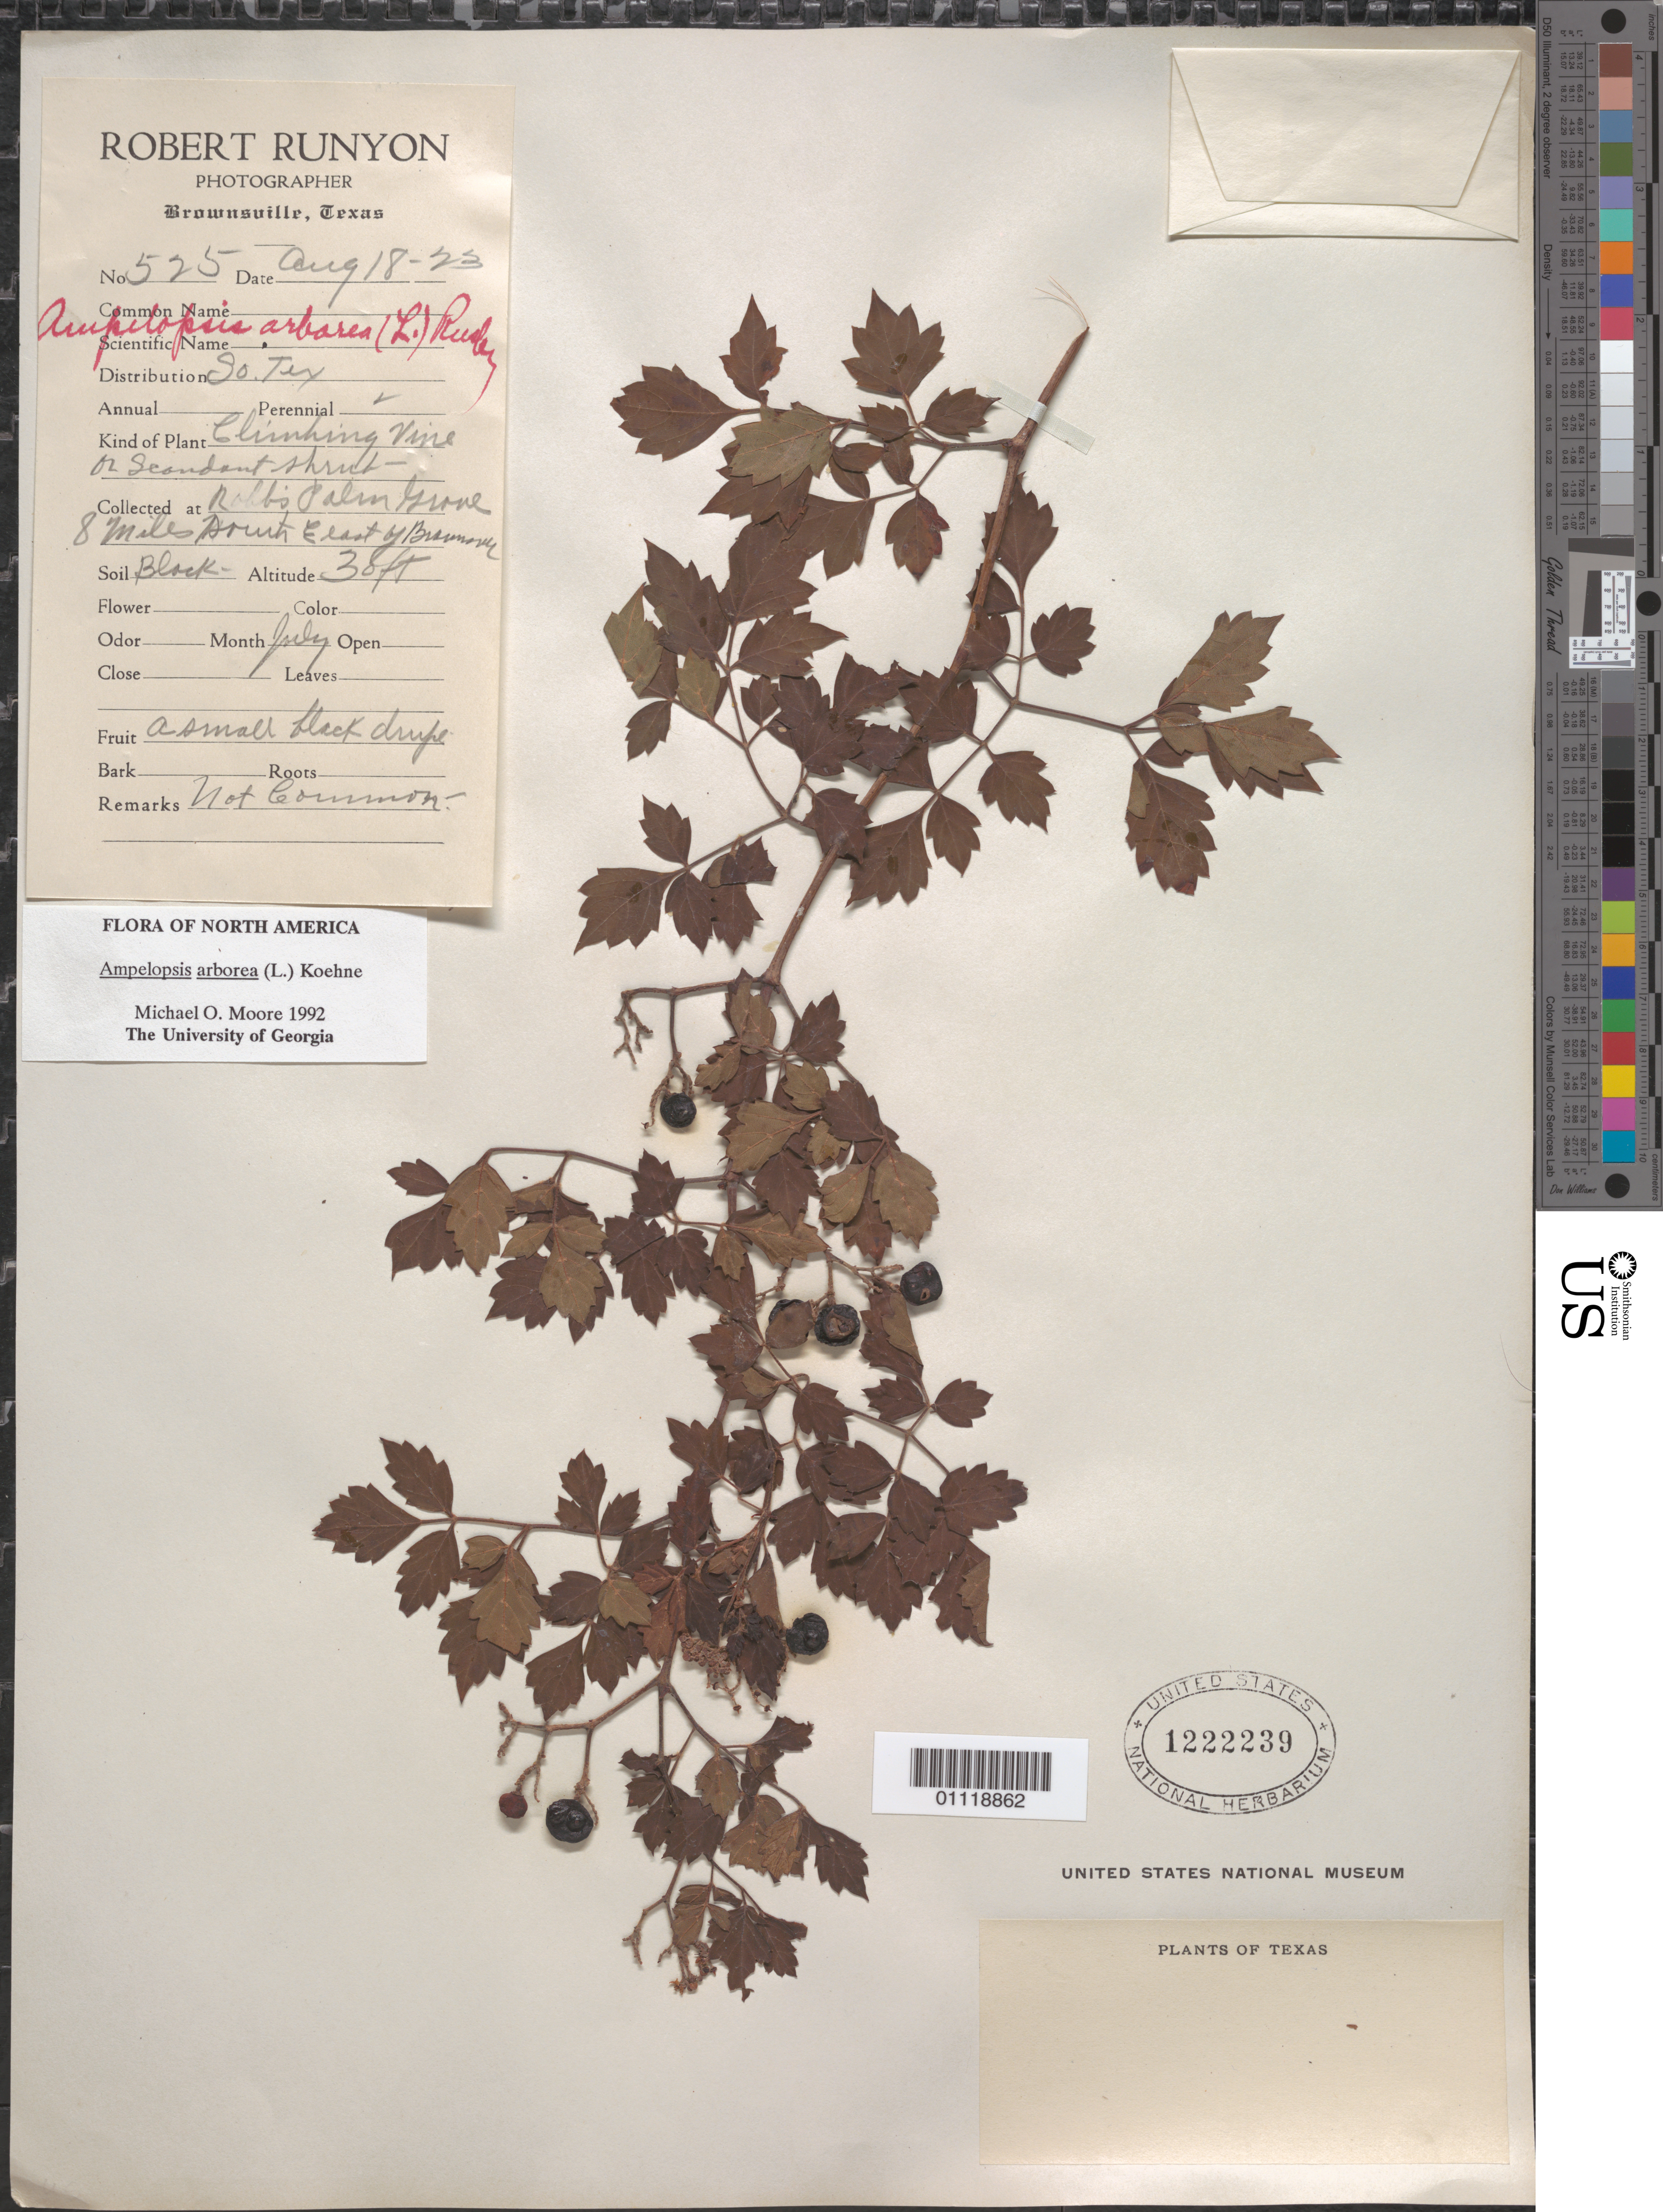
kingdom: Plantae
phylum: Tracheophyta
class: Magnoliopsida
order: Vitales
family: Vitaceae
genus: Ampelopsis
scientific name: Ampelopsis arborea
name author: (L.) Koehne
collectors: R. Runyon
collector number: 525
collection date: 1923-08-18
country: United States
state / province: Texas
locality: Brownsville.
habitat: Climbing vine.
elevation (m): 12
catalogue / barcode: US 1222239